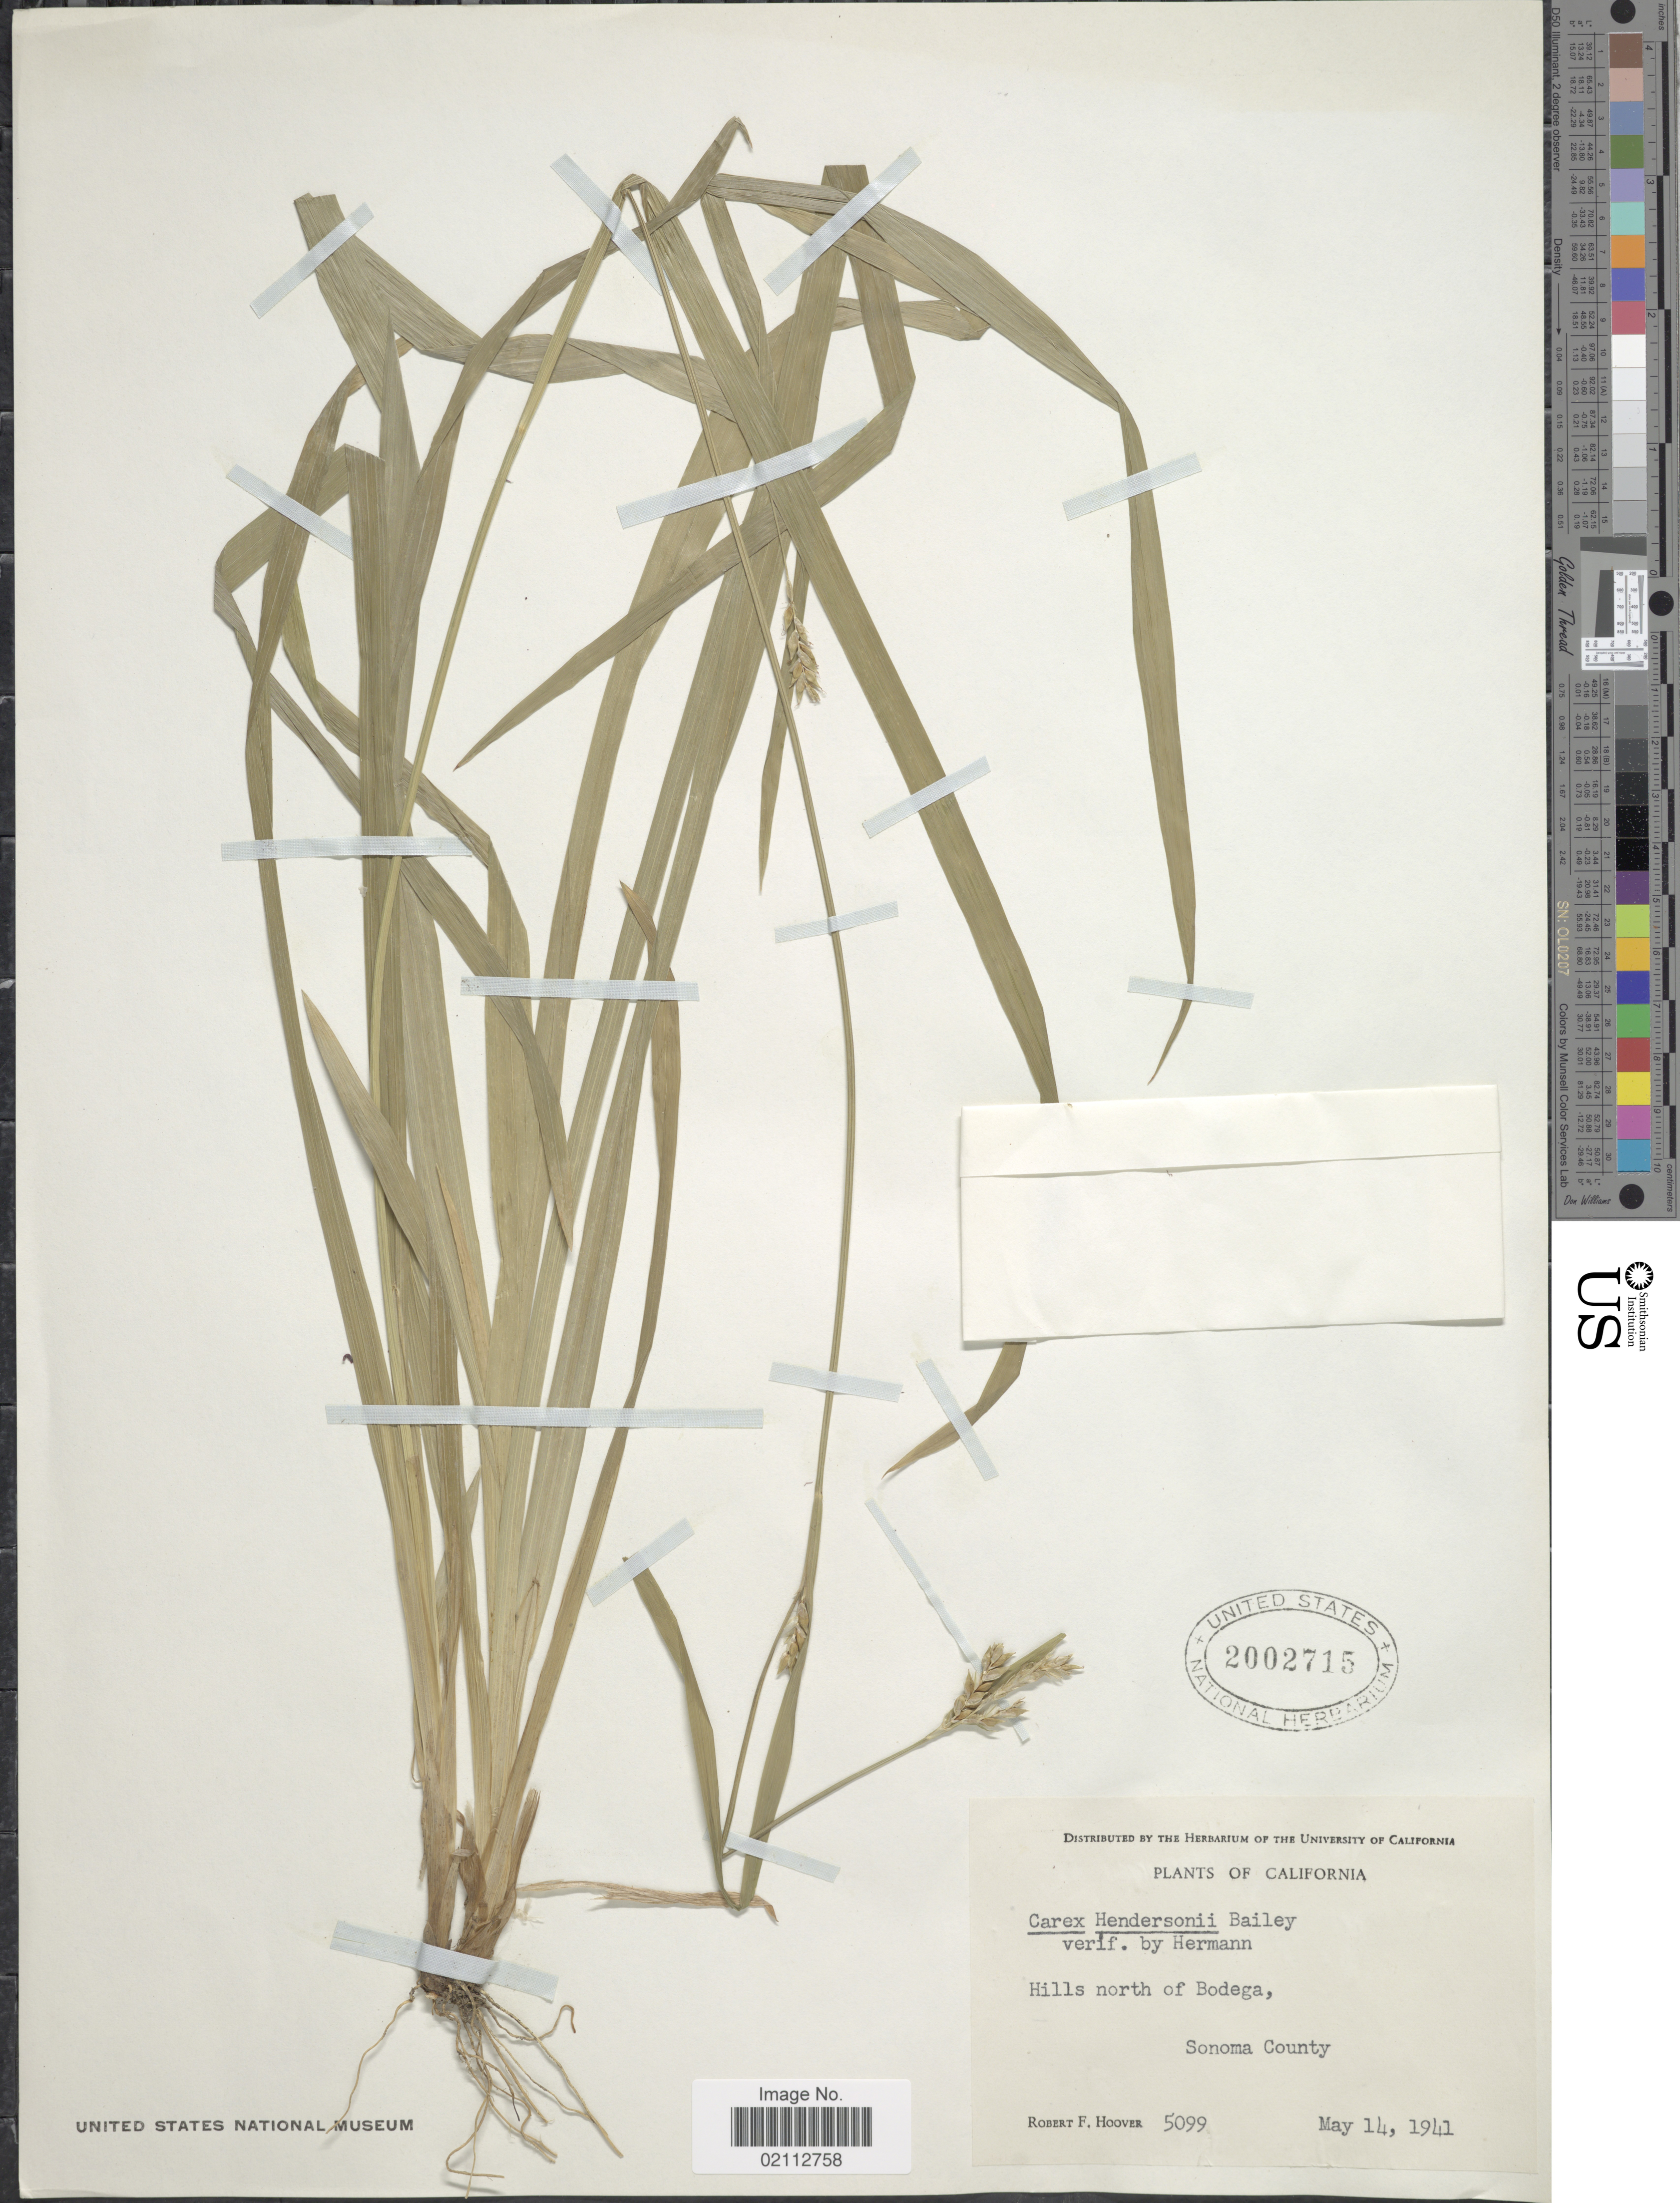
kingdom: Plantae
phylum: Tracheophyta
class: Liliopsida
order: Poales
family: Cyperaceae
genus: Carex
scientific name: Carex hendersonii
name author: L.H. Bailey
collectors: R. F. Hoover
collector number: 5099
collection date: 1941-05-14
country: United States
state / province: California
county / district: Sonoma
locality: North of Bodega, Sonoma County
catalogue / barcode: US 2002715